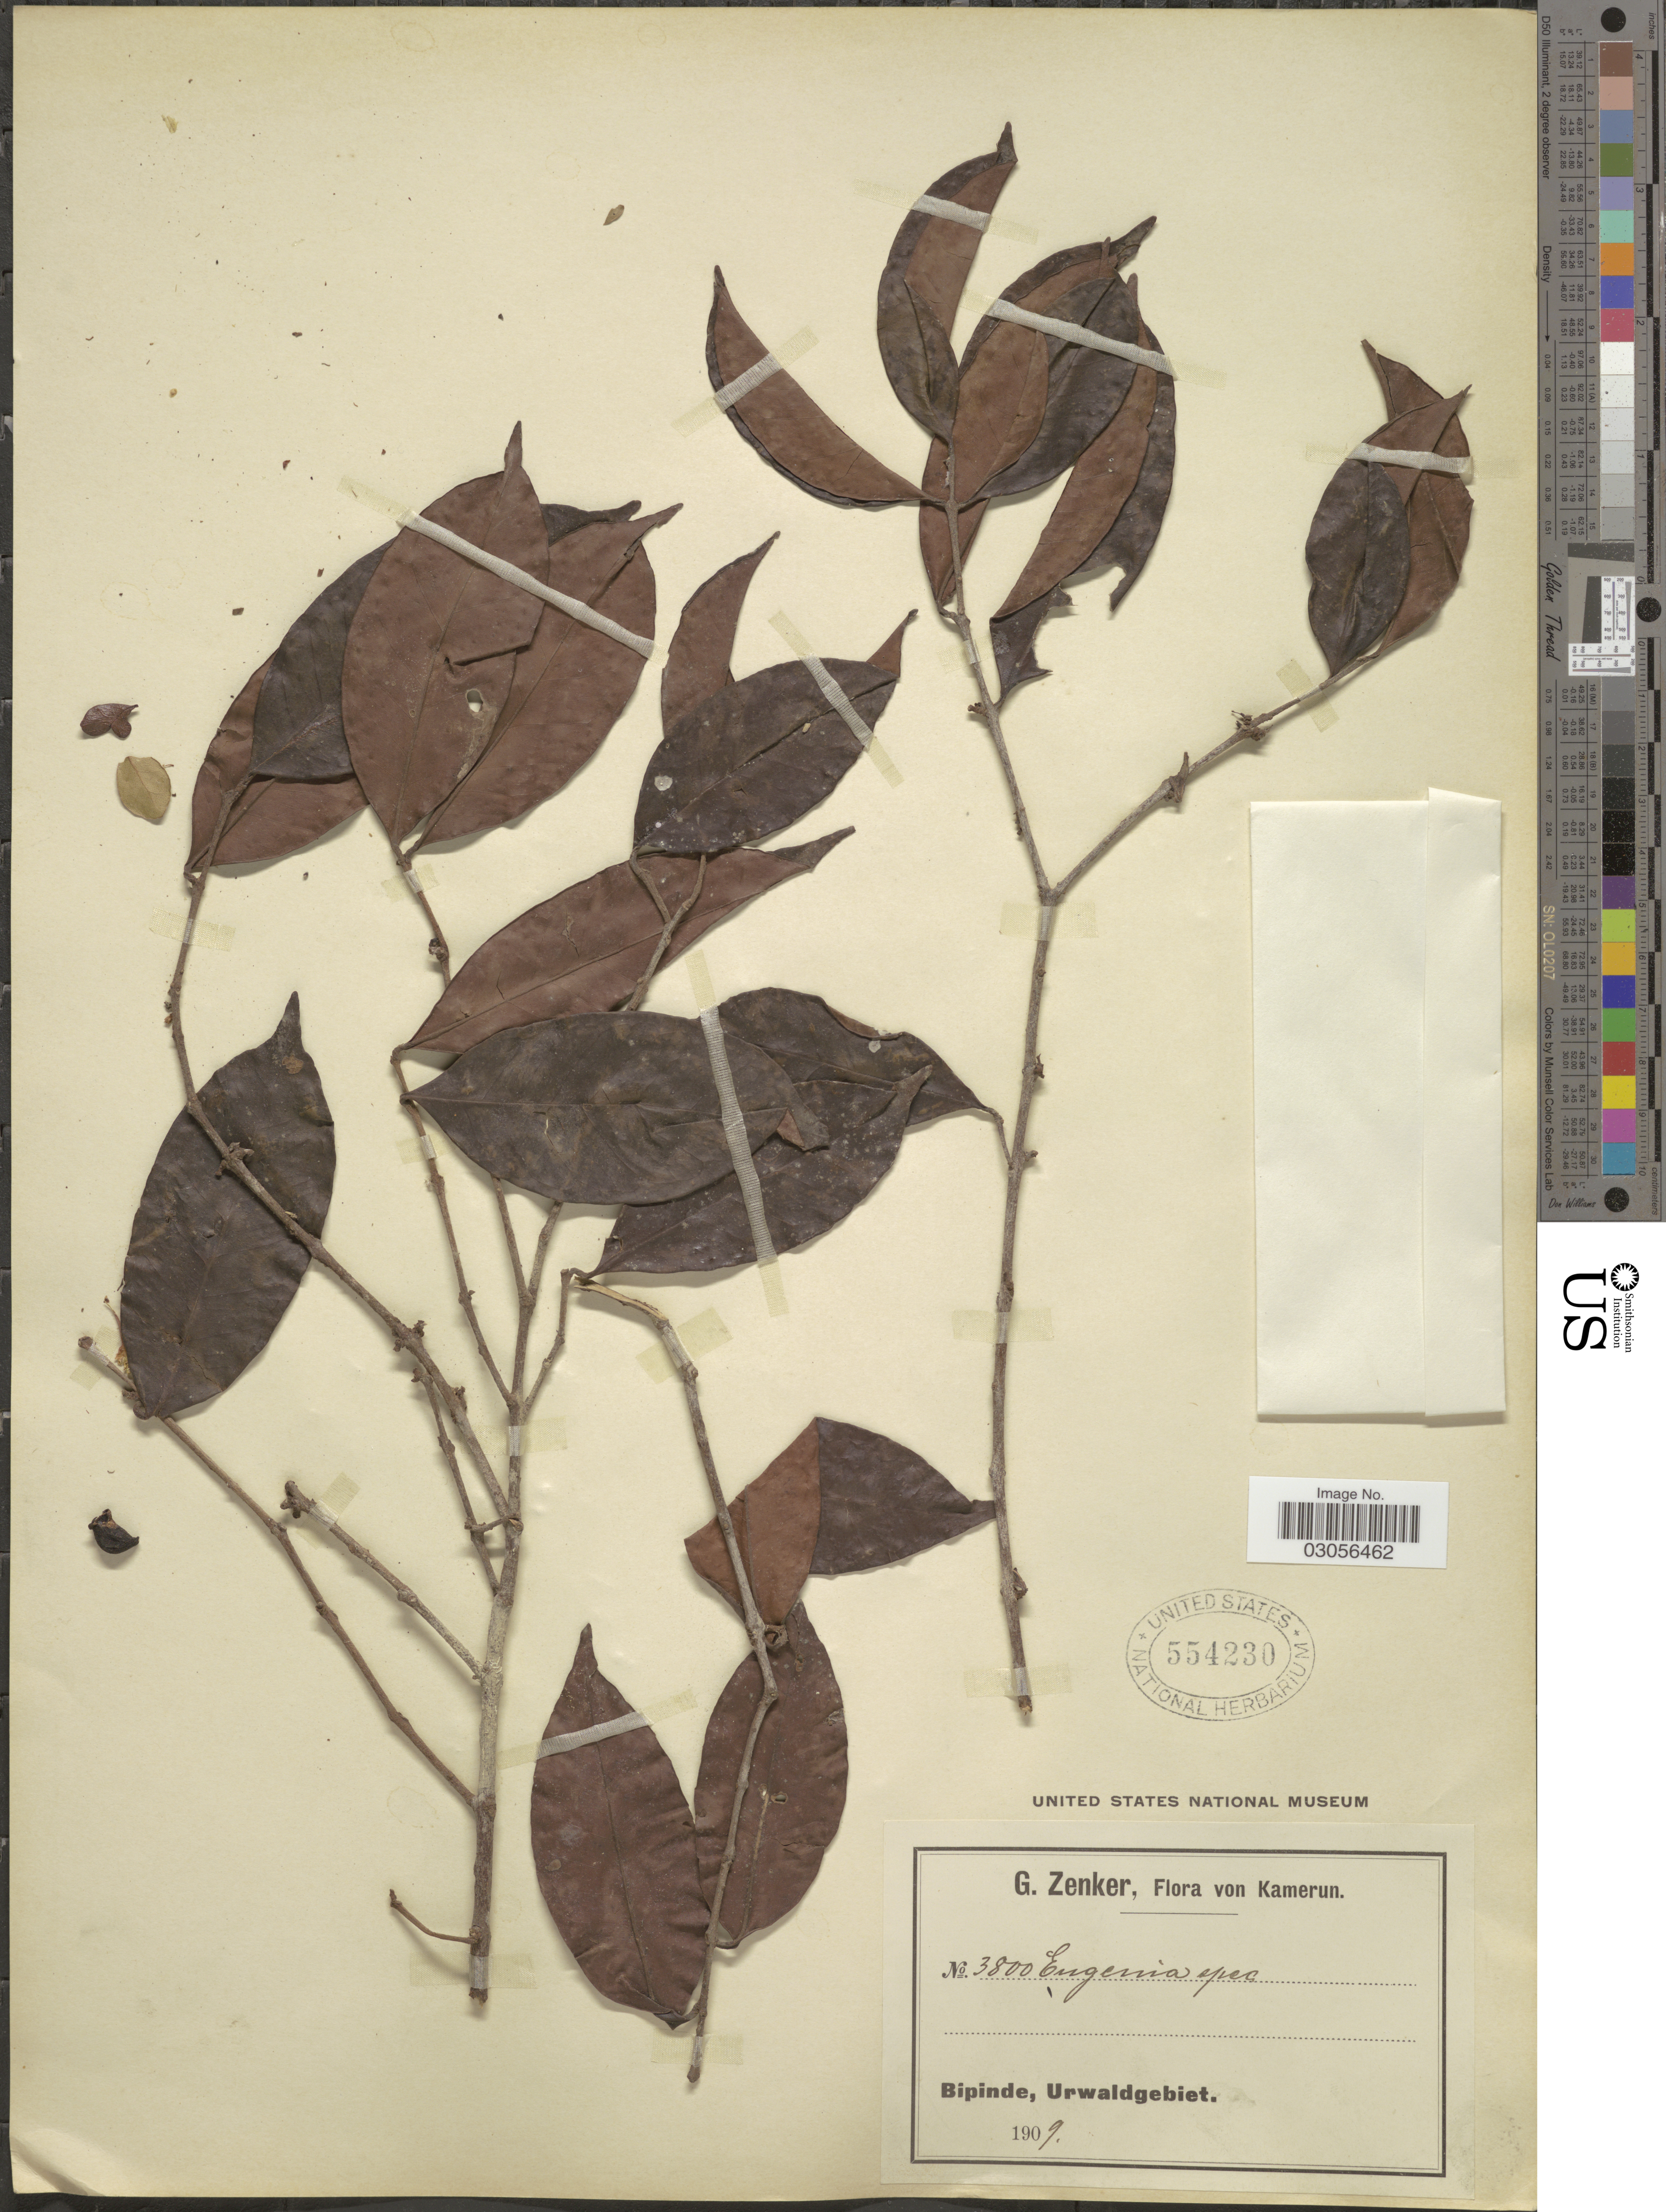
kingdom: Plantae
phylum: Tracheophyta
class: Magnoliopsida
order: Myrtales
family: Myrtaceae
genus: Eugenia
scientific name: Eugenia sp.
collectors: G. A. Zenker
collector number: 3800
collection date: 1909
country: Cameroon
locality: Bipinde, Urwaldgebiet.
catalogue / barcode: US 554230